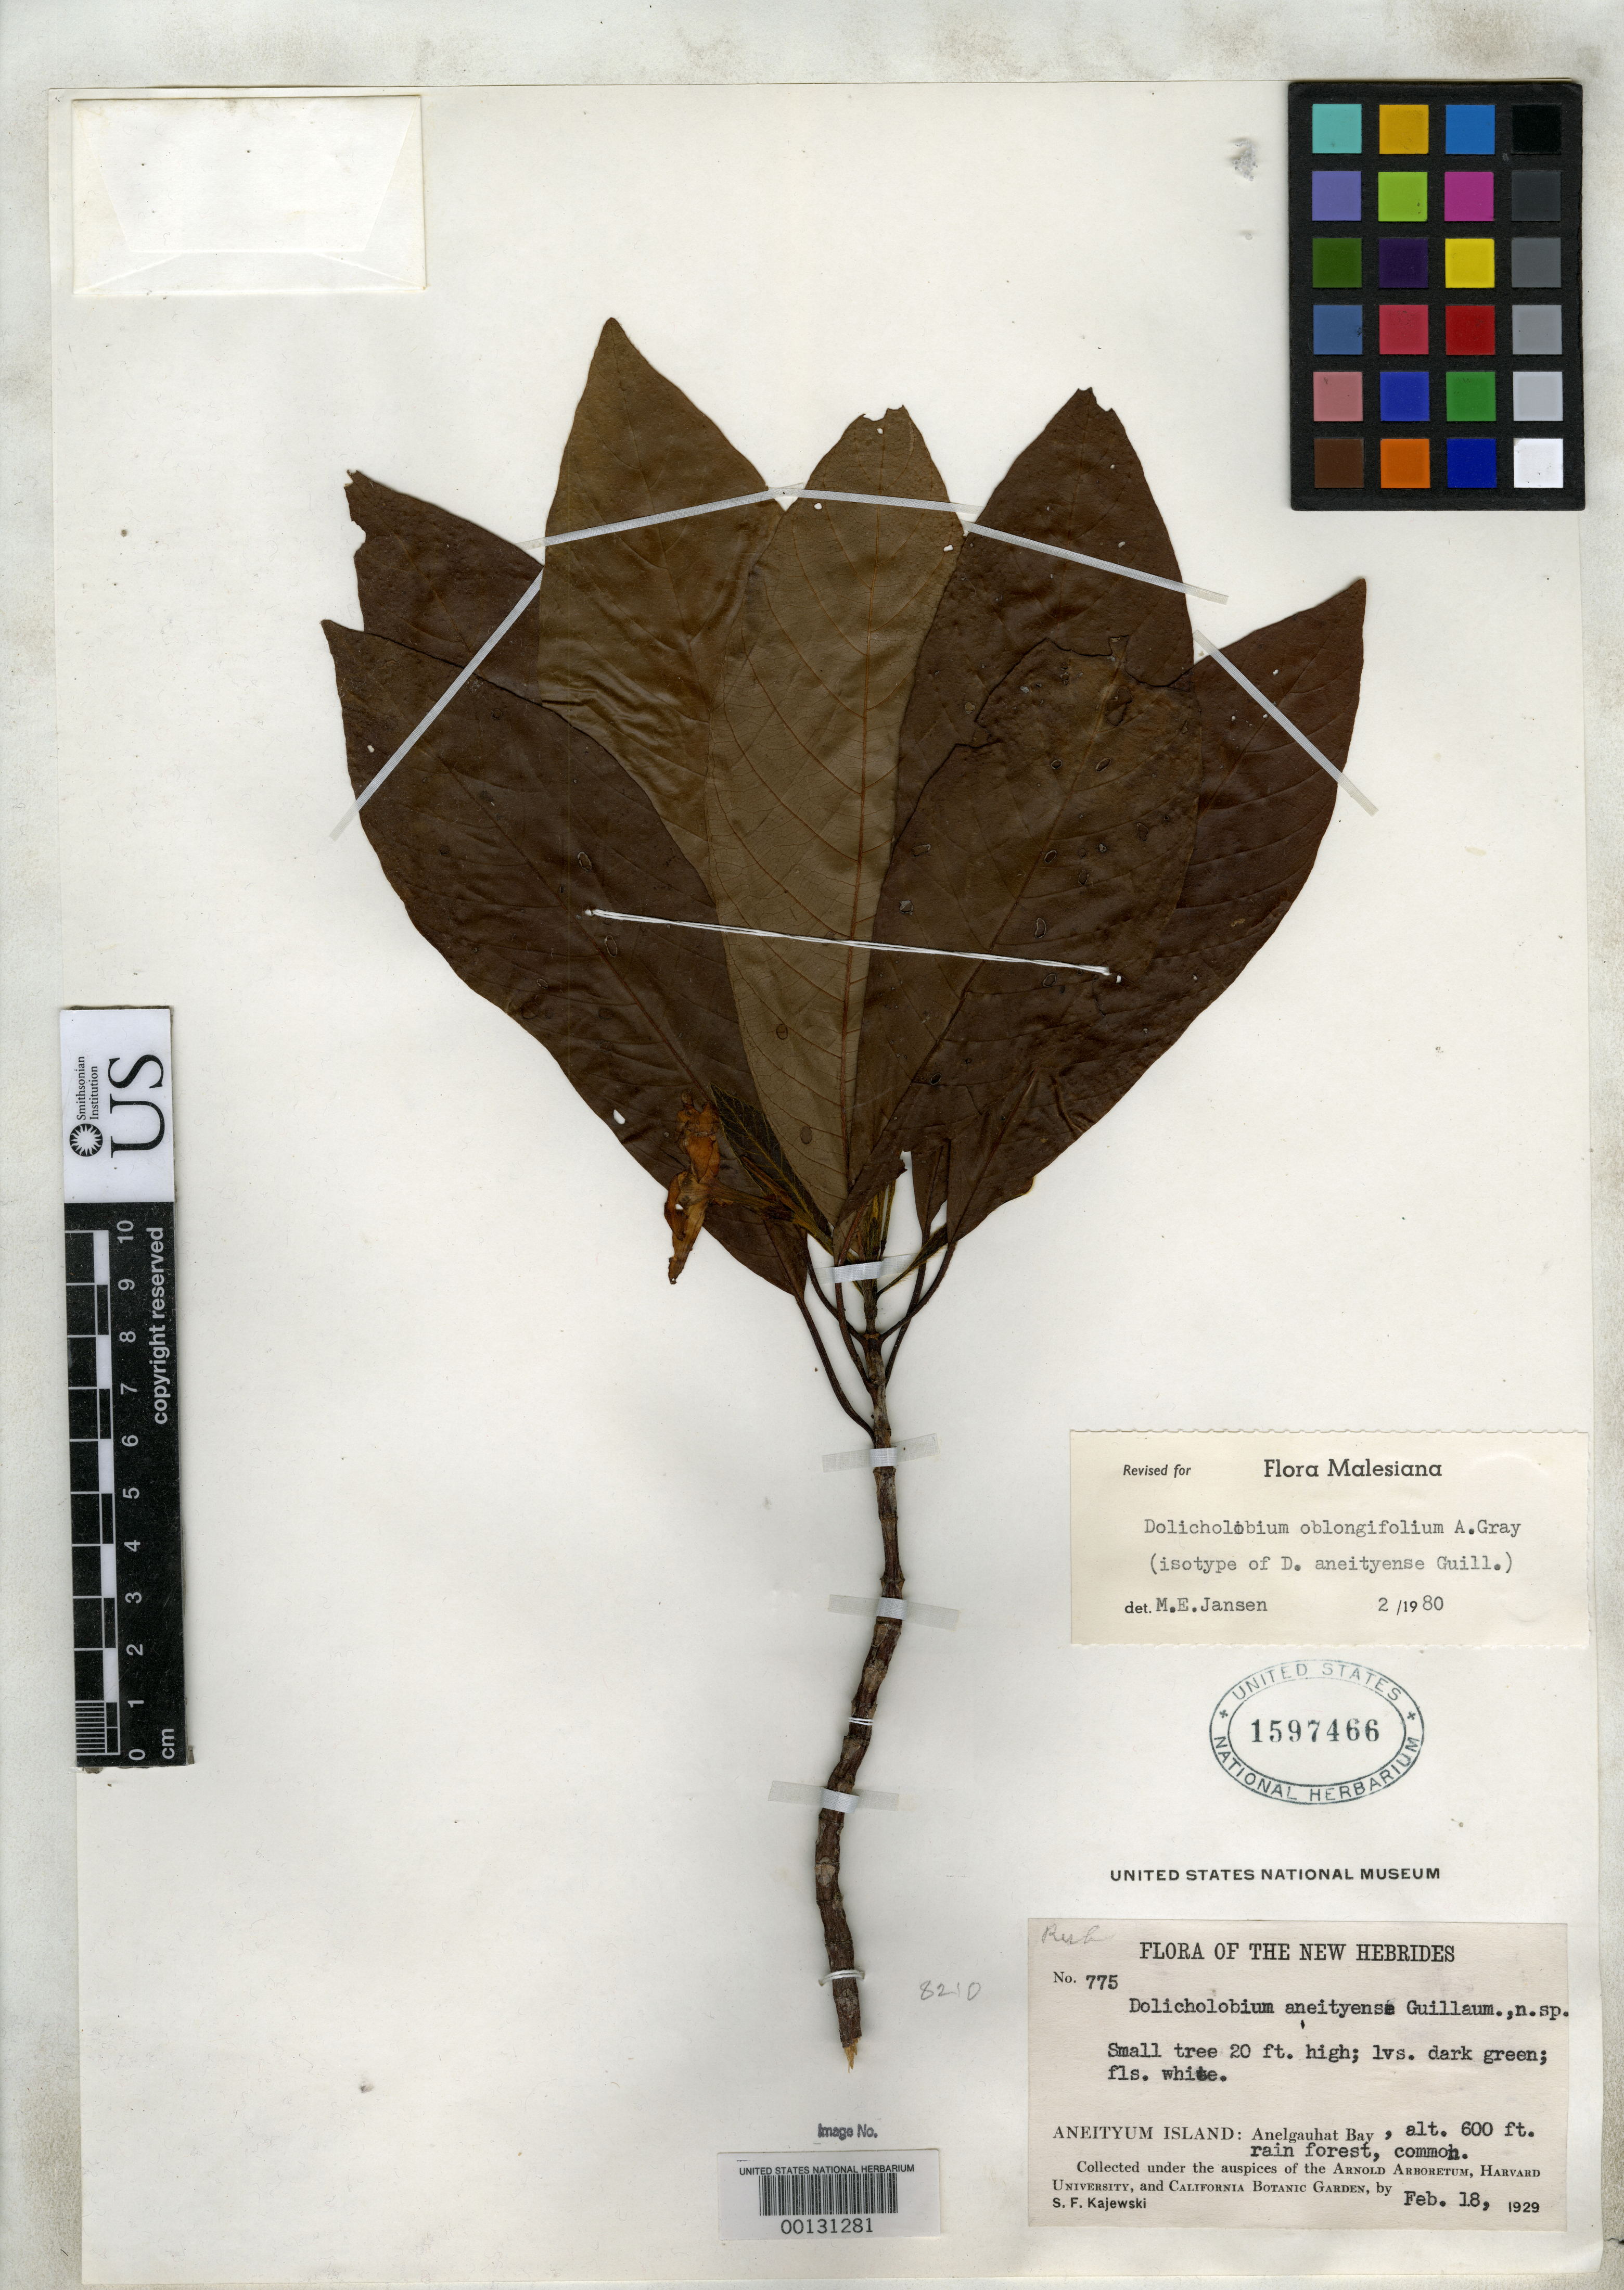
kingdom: Plantae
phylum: Tracheophyta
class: Magnoliopsida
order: Gentianales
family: Rubiaceae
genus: Dolicholobium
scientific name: Dolicholobium aneityense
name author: Guillaumin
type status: Isotype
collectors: S. Kajewski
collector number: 775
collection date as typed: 18 Feb 1929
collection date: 1929-02-18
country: Vanuatu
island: Anatom [Aneityum]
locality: Anelgauhat Bay.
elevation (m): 183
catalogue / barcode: US 1597466